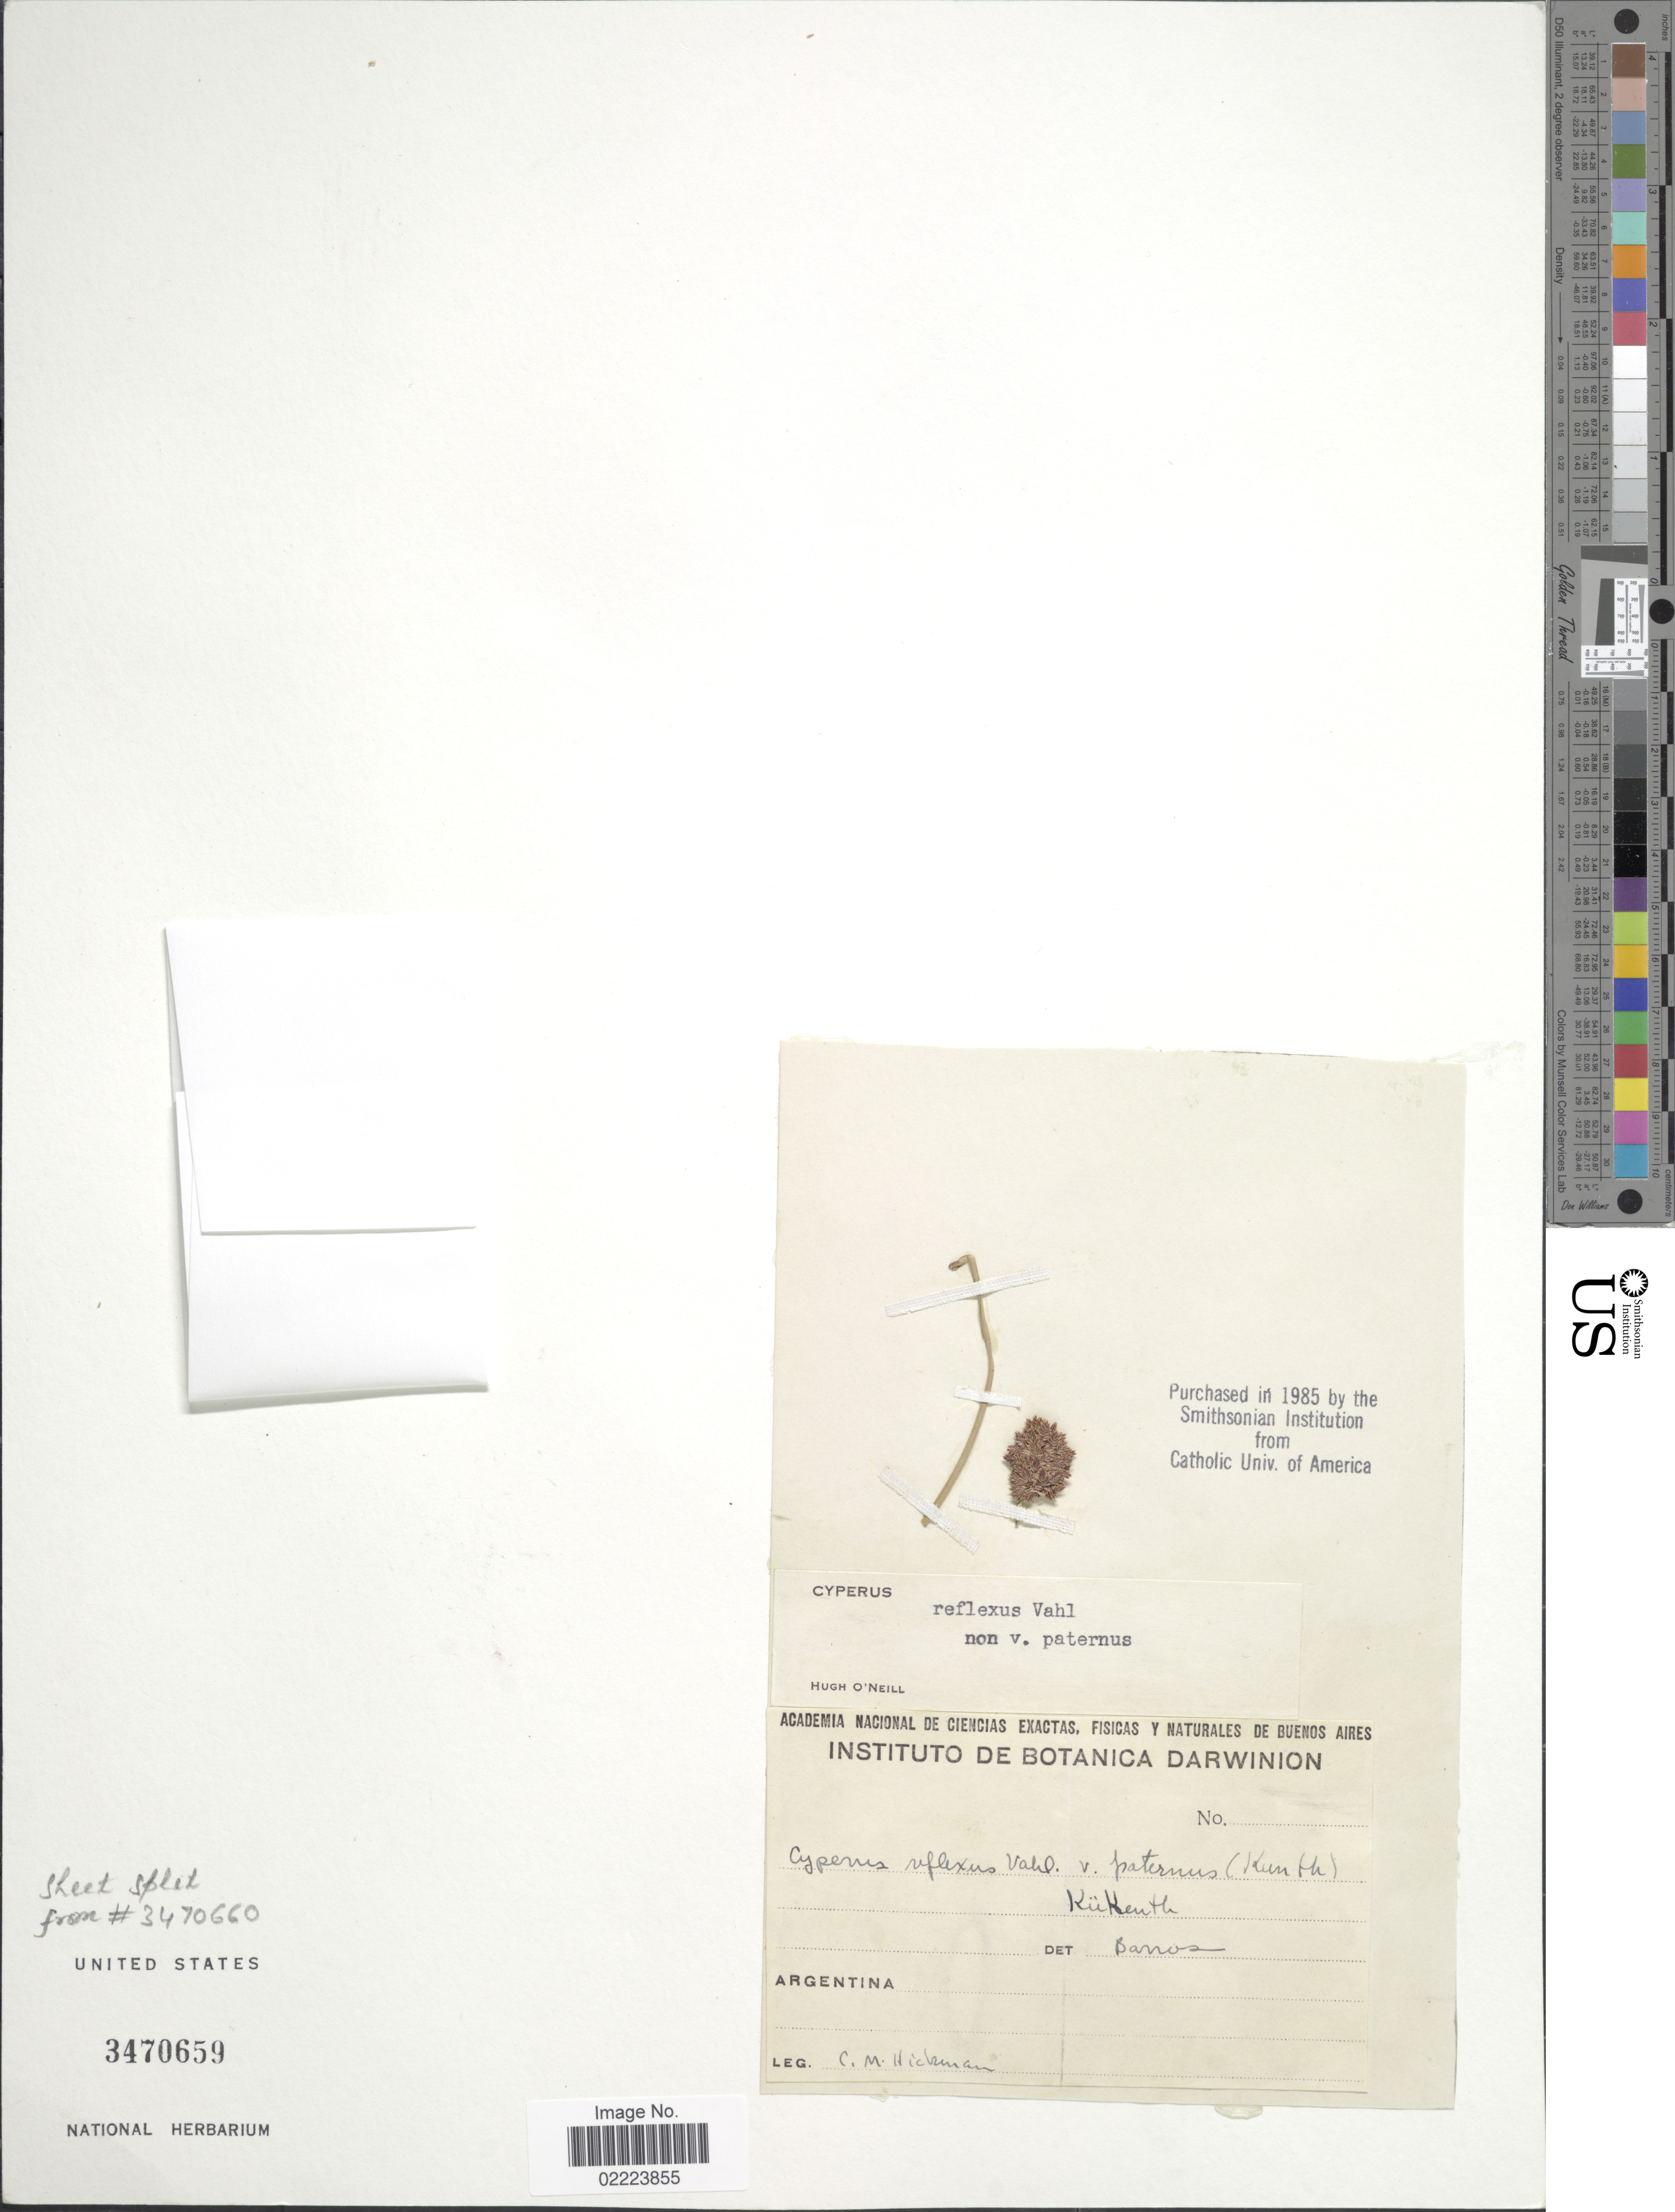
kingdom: Plantae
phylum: Tracheophyta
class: Liliopsida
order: Poales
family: Cyperaceae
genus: Cyperus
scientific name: Cyperus reflexus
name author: Vahl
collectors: C. Hickman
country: Argentina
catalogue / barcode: US 3470659